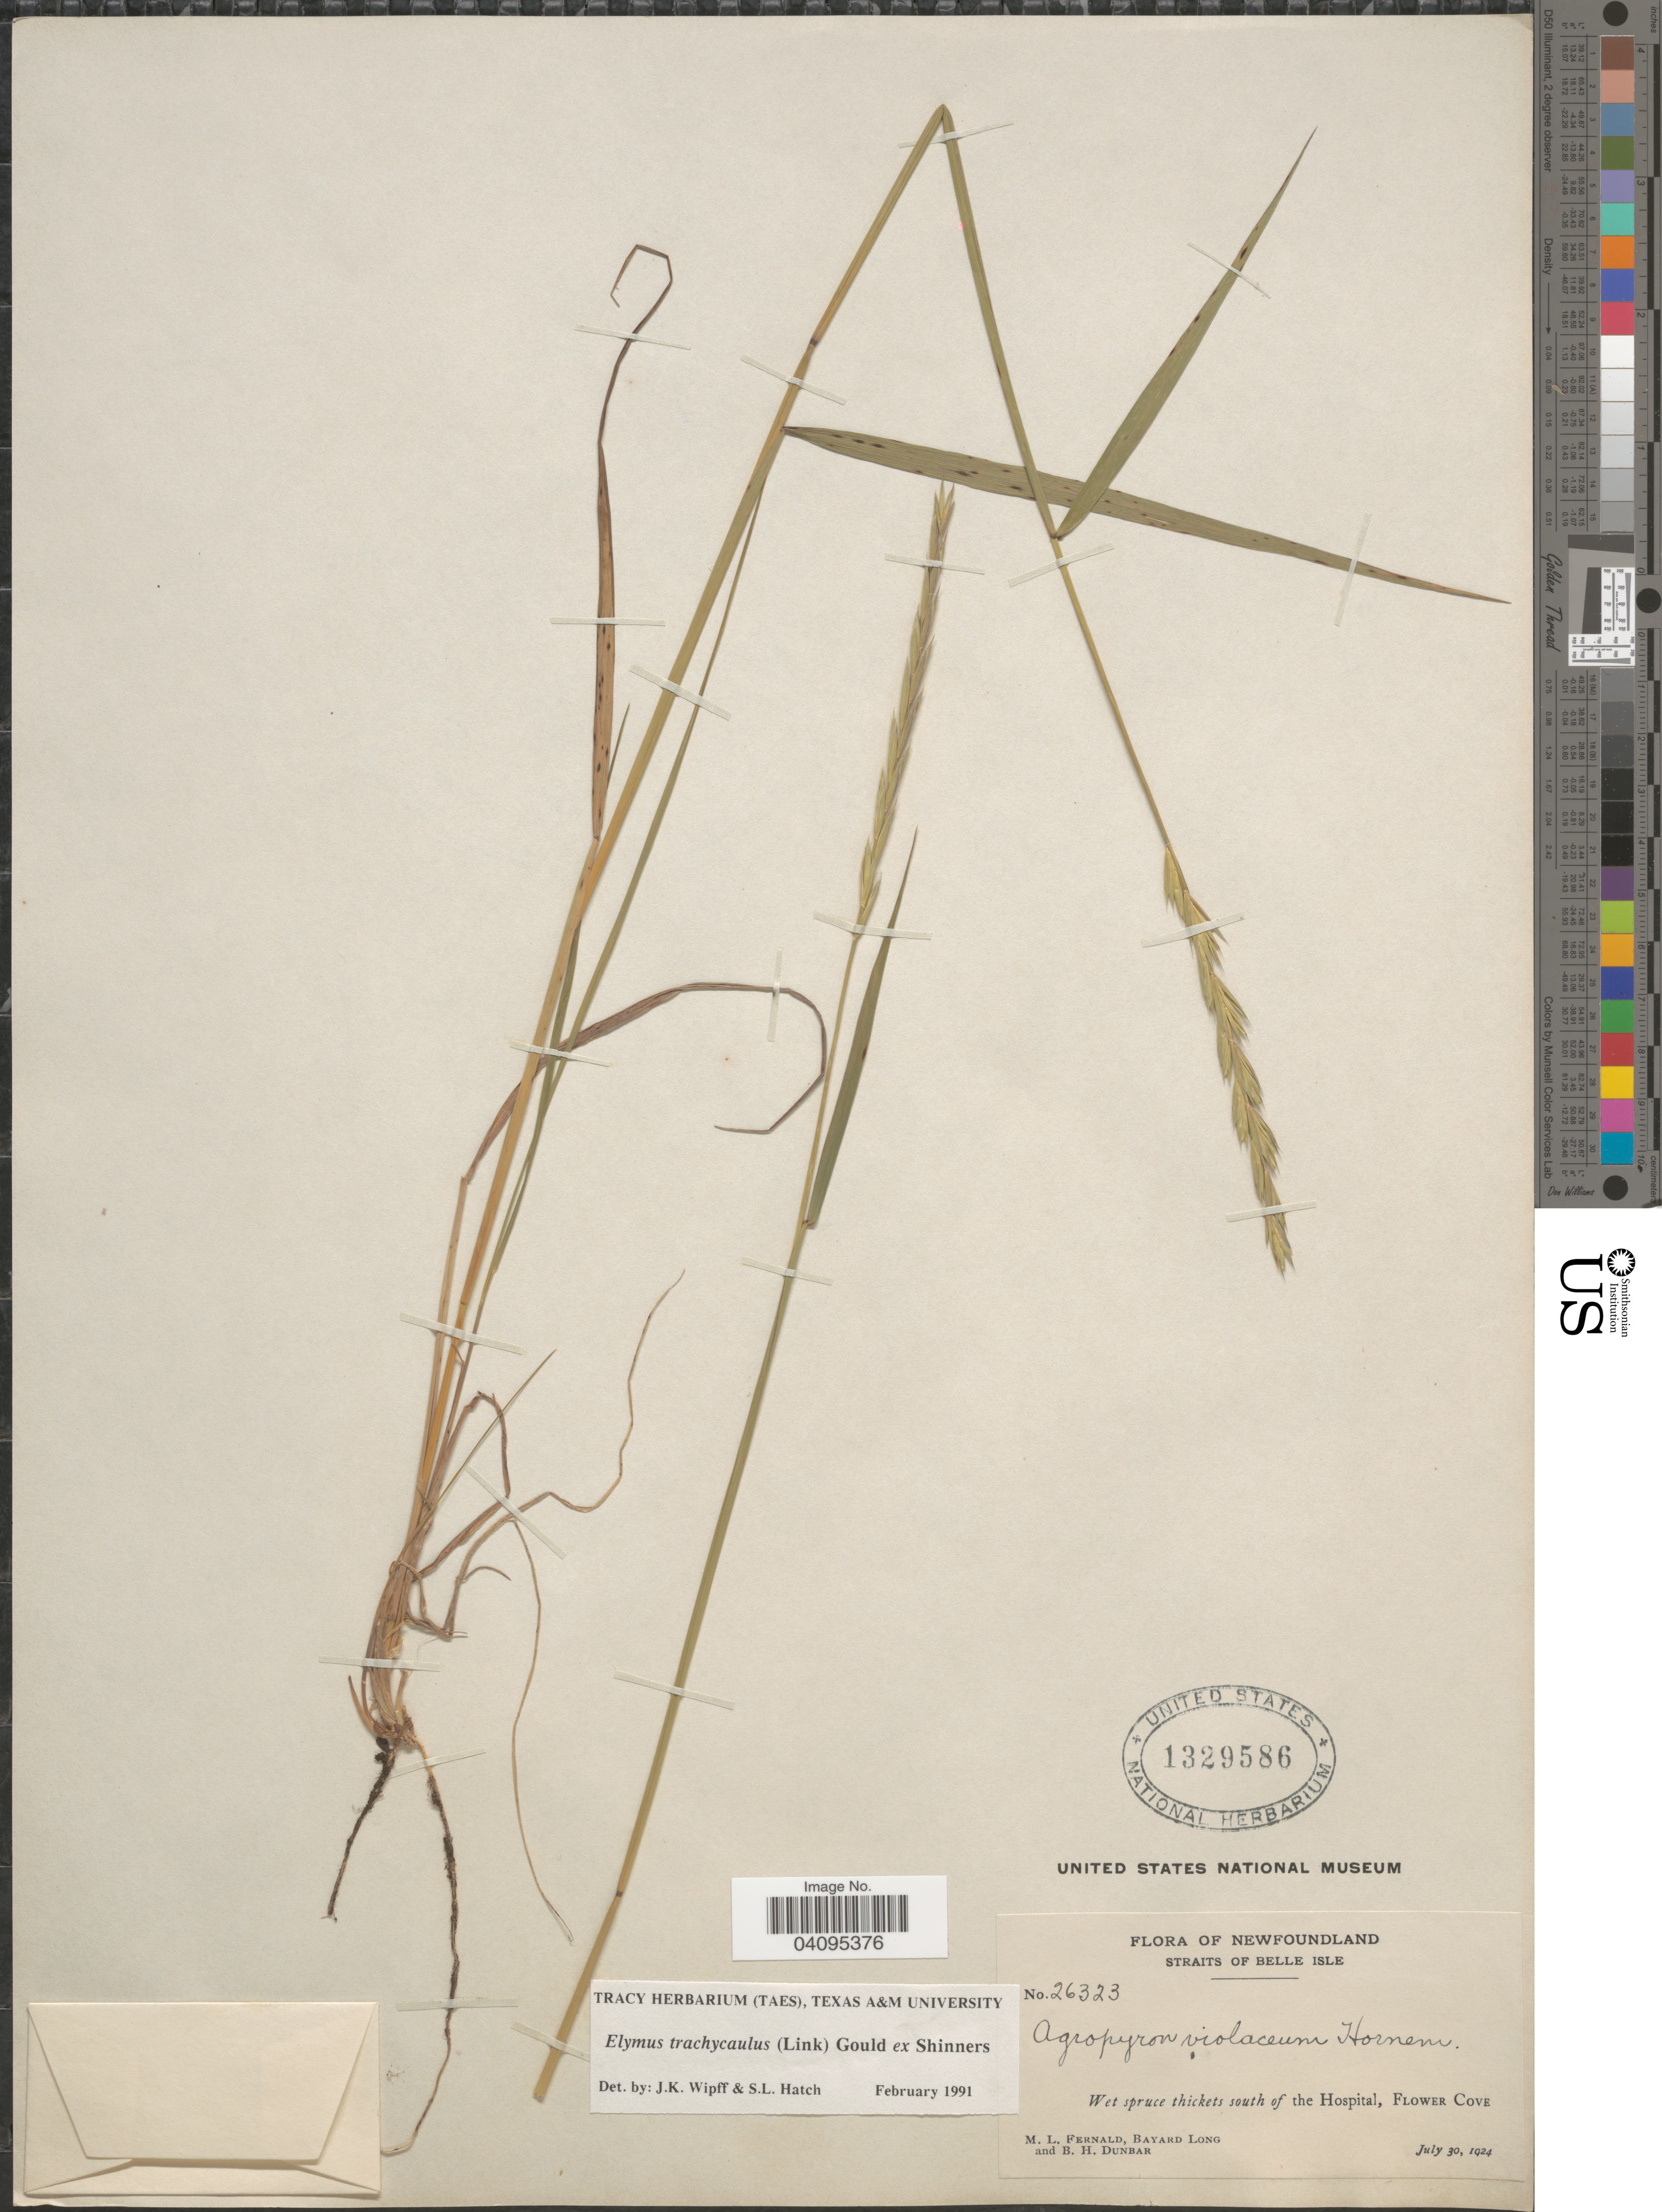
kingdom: Plantae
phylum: Tracheophyta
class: Liliopsida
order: Poales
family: Poaceae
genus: Elymus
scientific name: Elymus trachycaulus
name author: (Link) Gould ex Shinners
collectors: M. L. Fernald, B. Long & B. Dunbar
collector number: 26323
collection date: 1924-07-30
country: Canada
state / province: Newfoundland and Labrador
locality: Straits of Belle Isle. Wet spruce thickets south of the Hospital, Flower Cove.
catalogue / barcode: US 1329586